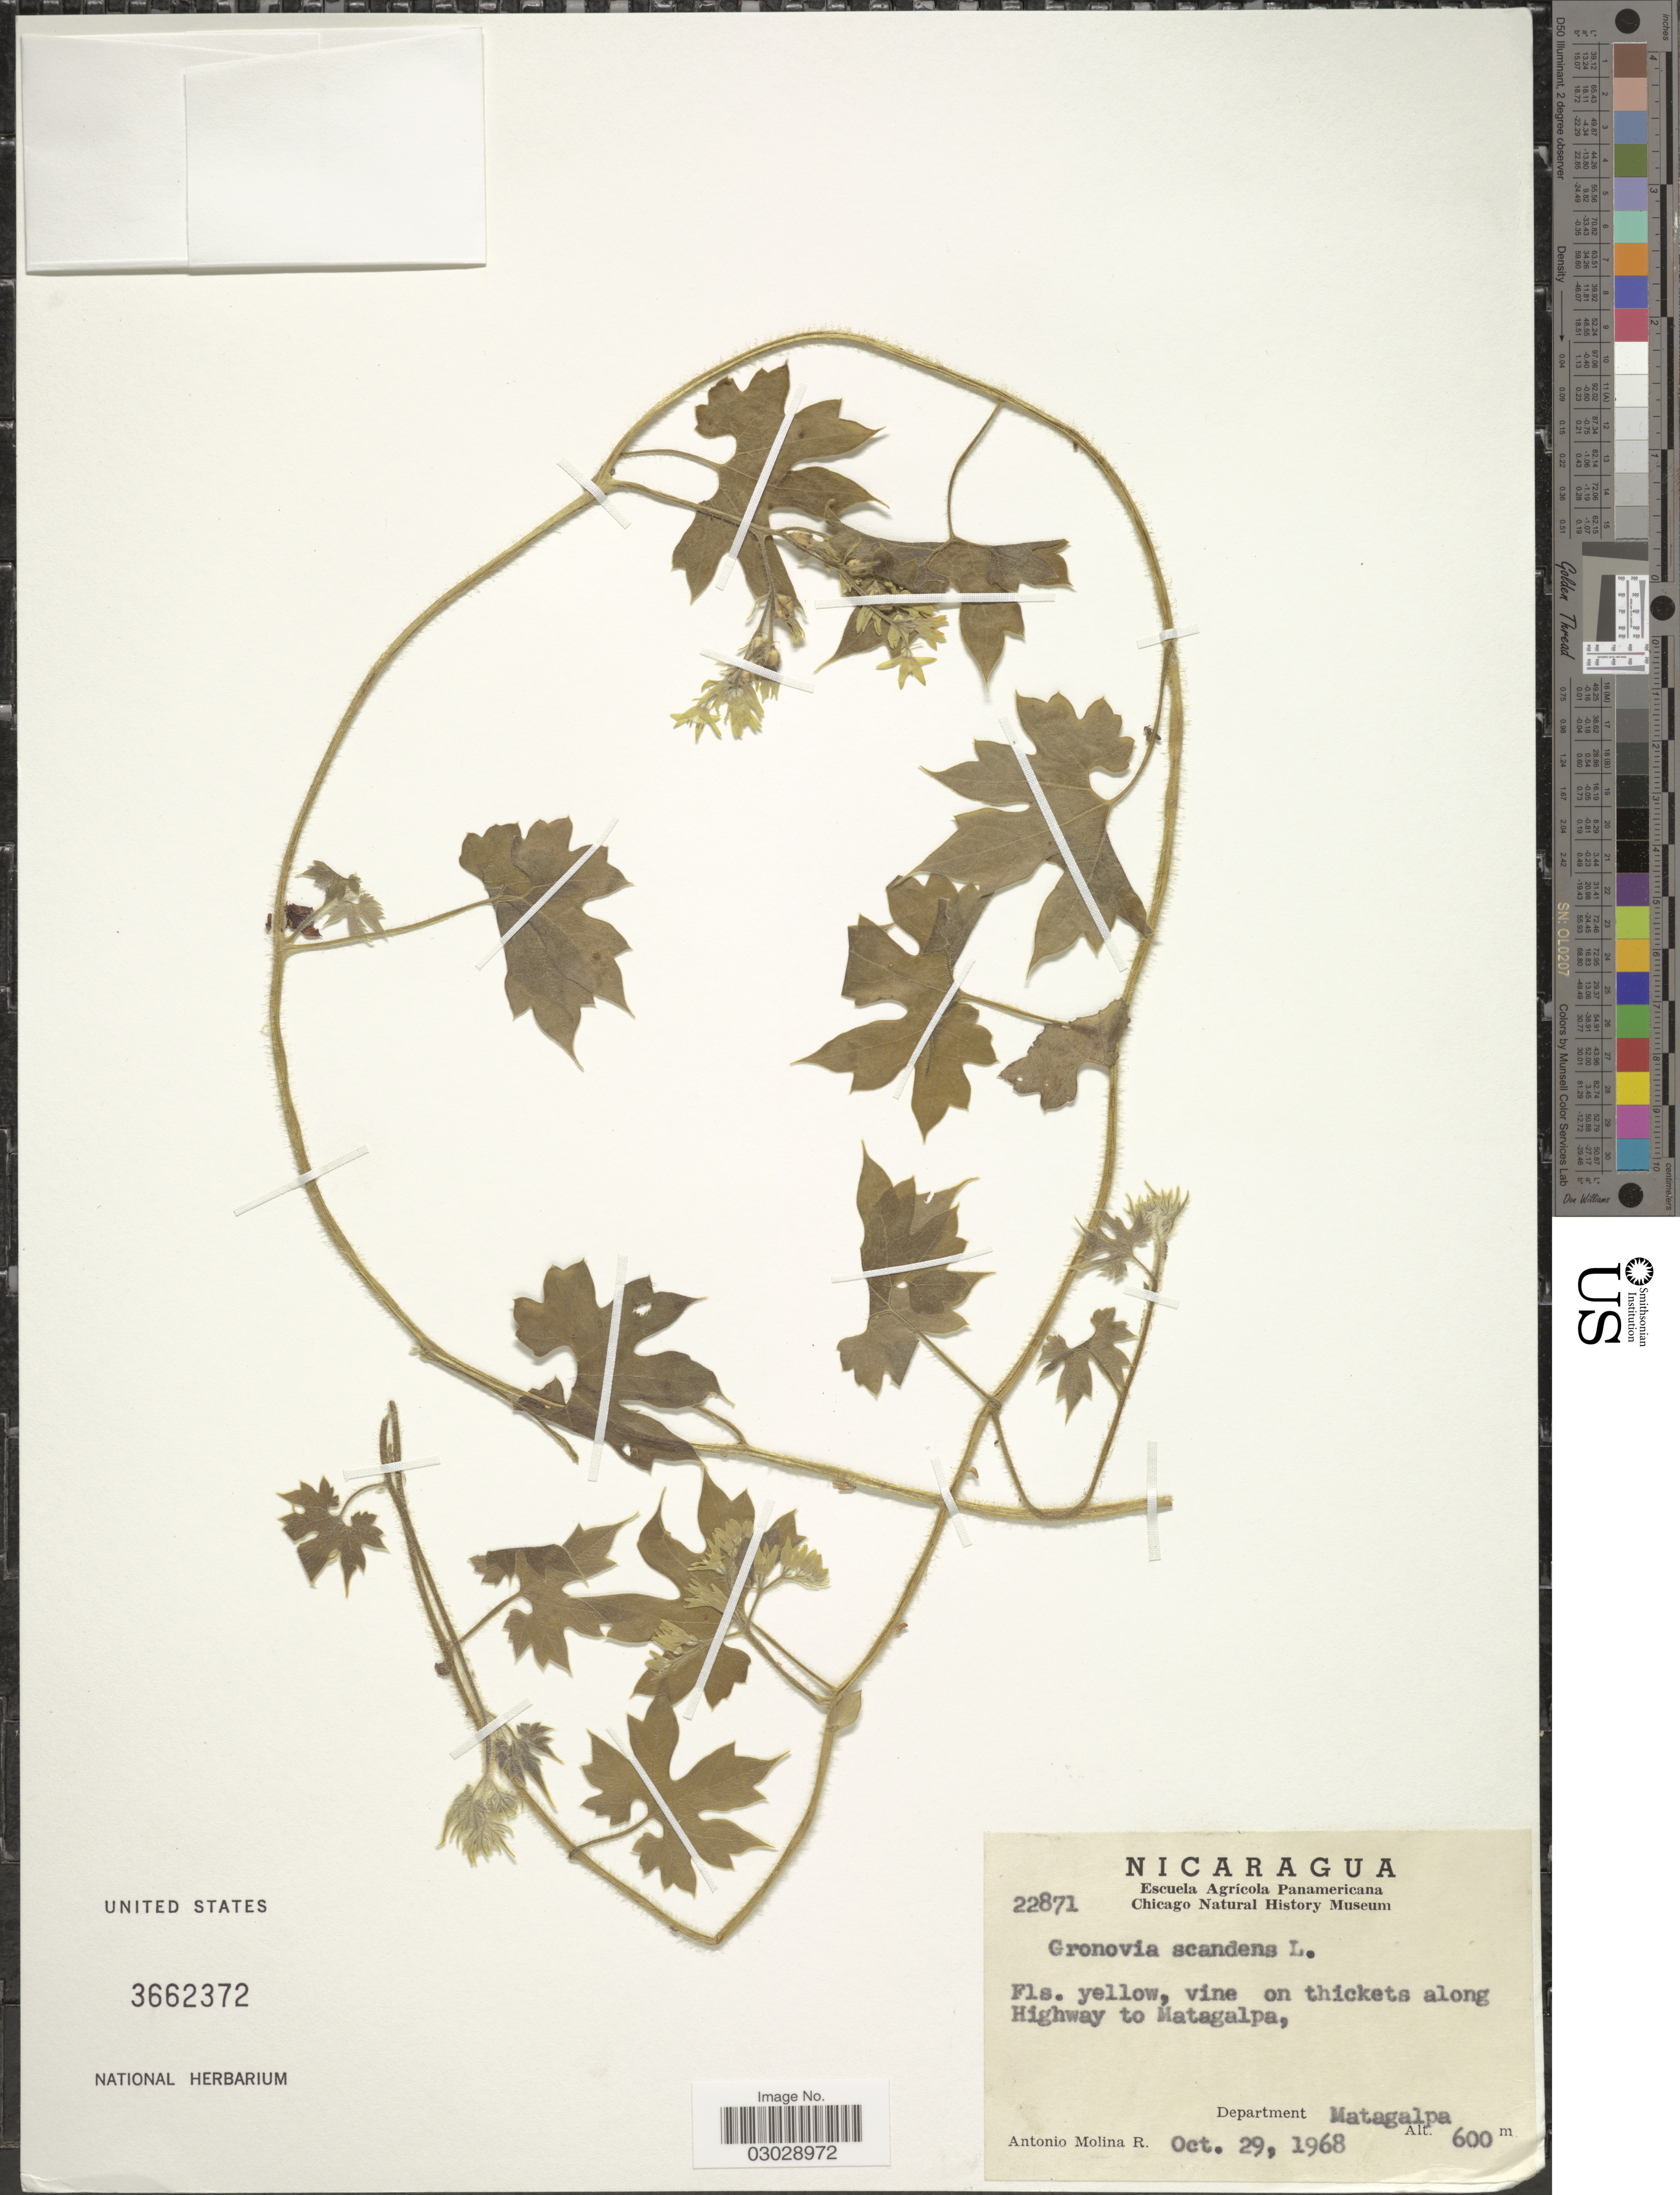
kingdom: Plantae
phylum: Tracheophyta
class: Magnoliopsida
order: Cornales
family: Loasaceae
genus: Gronovia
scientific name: Gronovia scandens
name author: L.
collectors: A. Molina R.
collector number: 22871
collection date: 1968-10-29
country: Nicaragua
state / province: Matagalpa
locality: Along Highway to Matagalpa, Department Matagalpa.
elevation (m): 600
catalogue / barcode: US 3662372